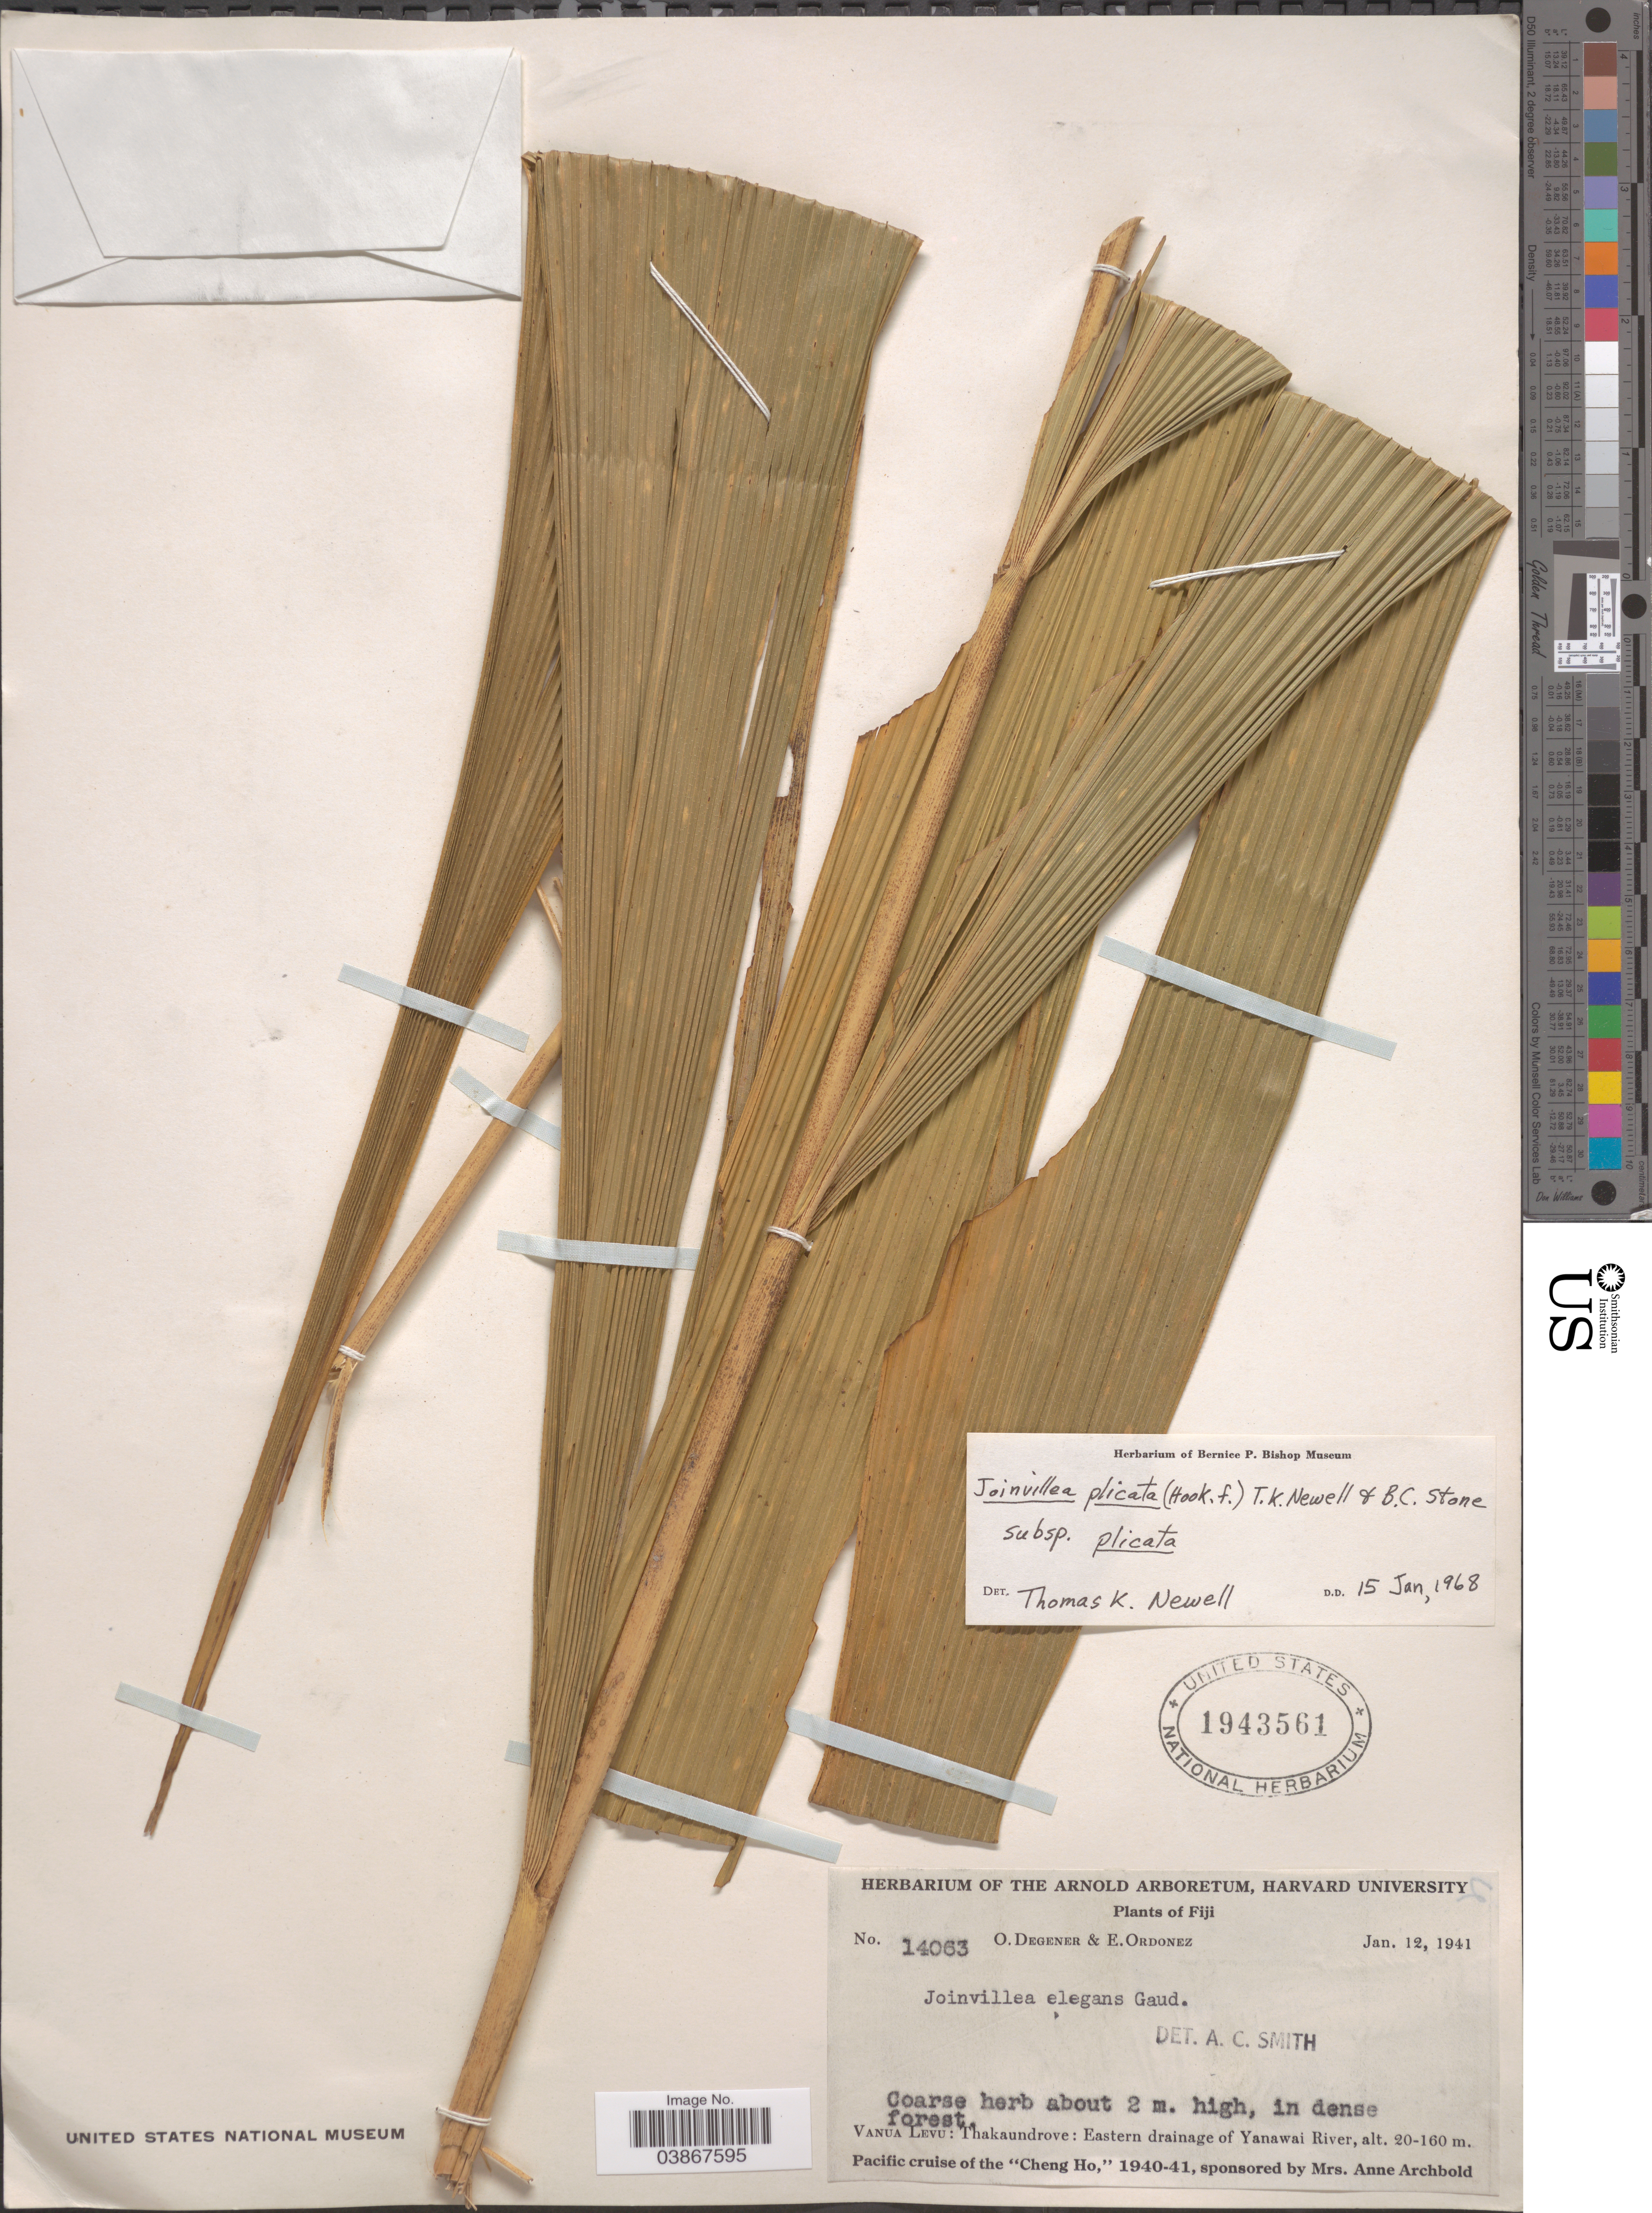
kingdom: Plantae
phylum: Tracheophyta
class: Liliopsida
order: Poales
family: Joinvilleaceae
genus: Joinvillea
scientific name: Joinvillea plicata subsp. plicata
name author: (Hook. f.) Newell & B.C. Stone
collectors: O. Degener & E. Ordonez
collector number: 14063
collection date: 1941-01-12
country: Fiji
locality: Vanua Levu: Thakaundrove: Eastern drainage of Yanawai River.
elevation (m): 20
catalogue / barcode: US 1943561